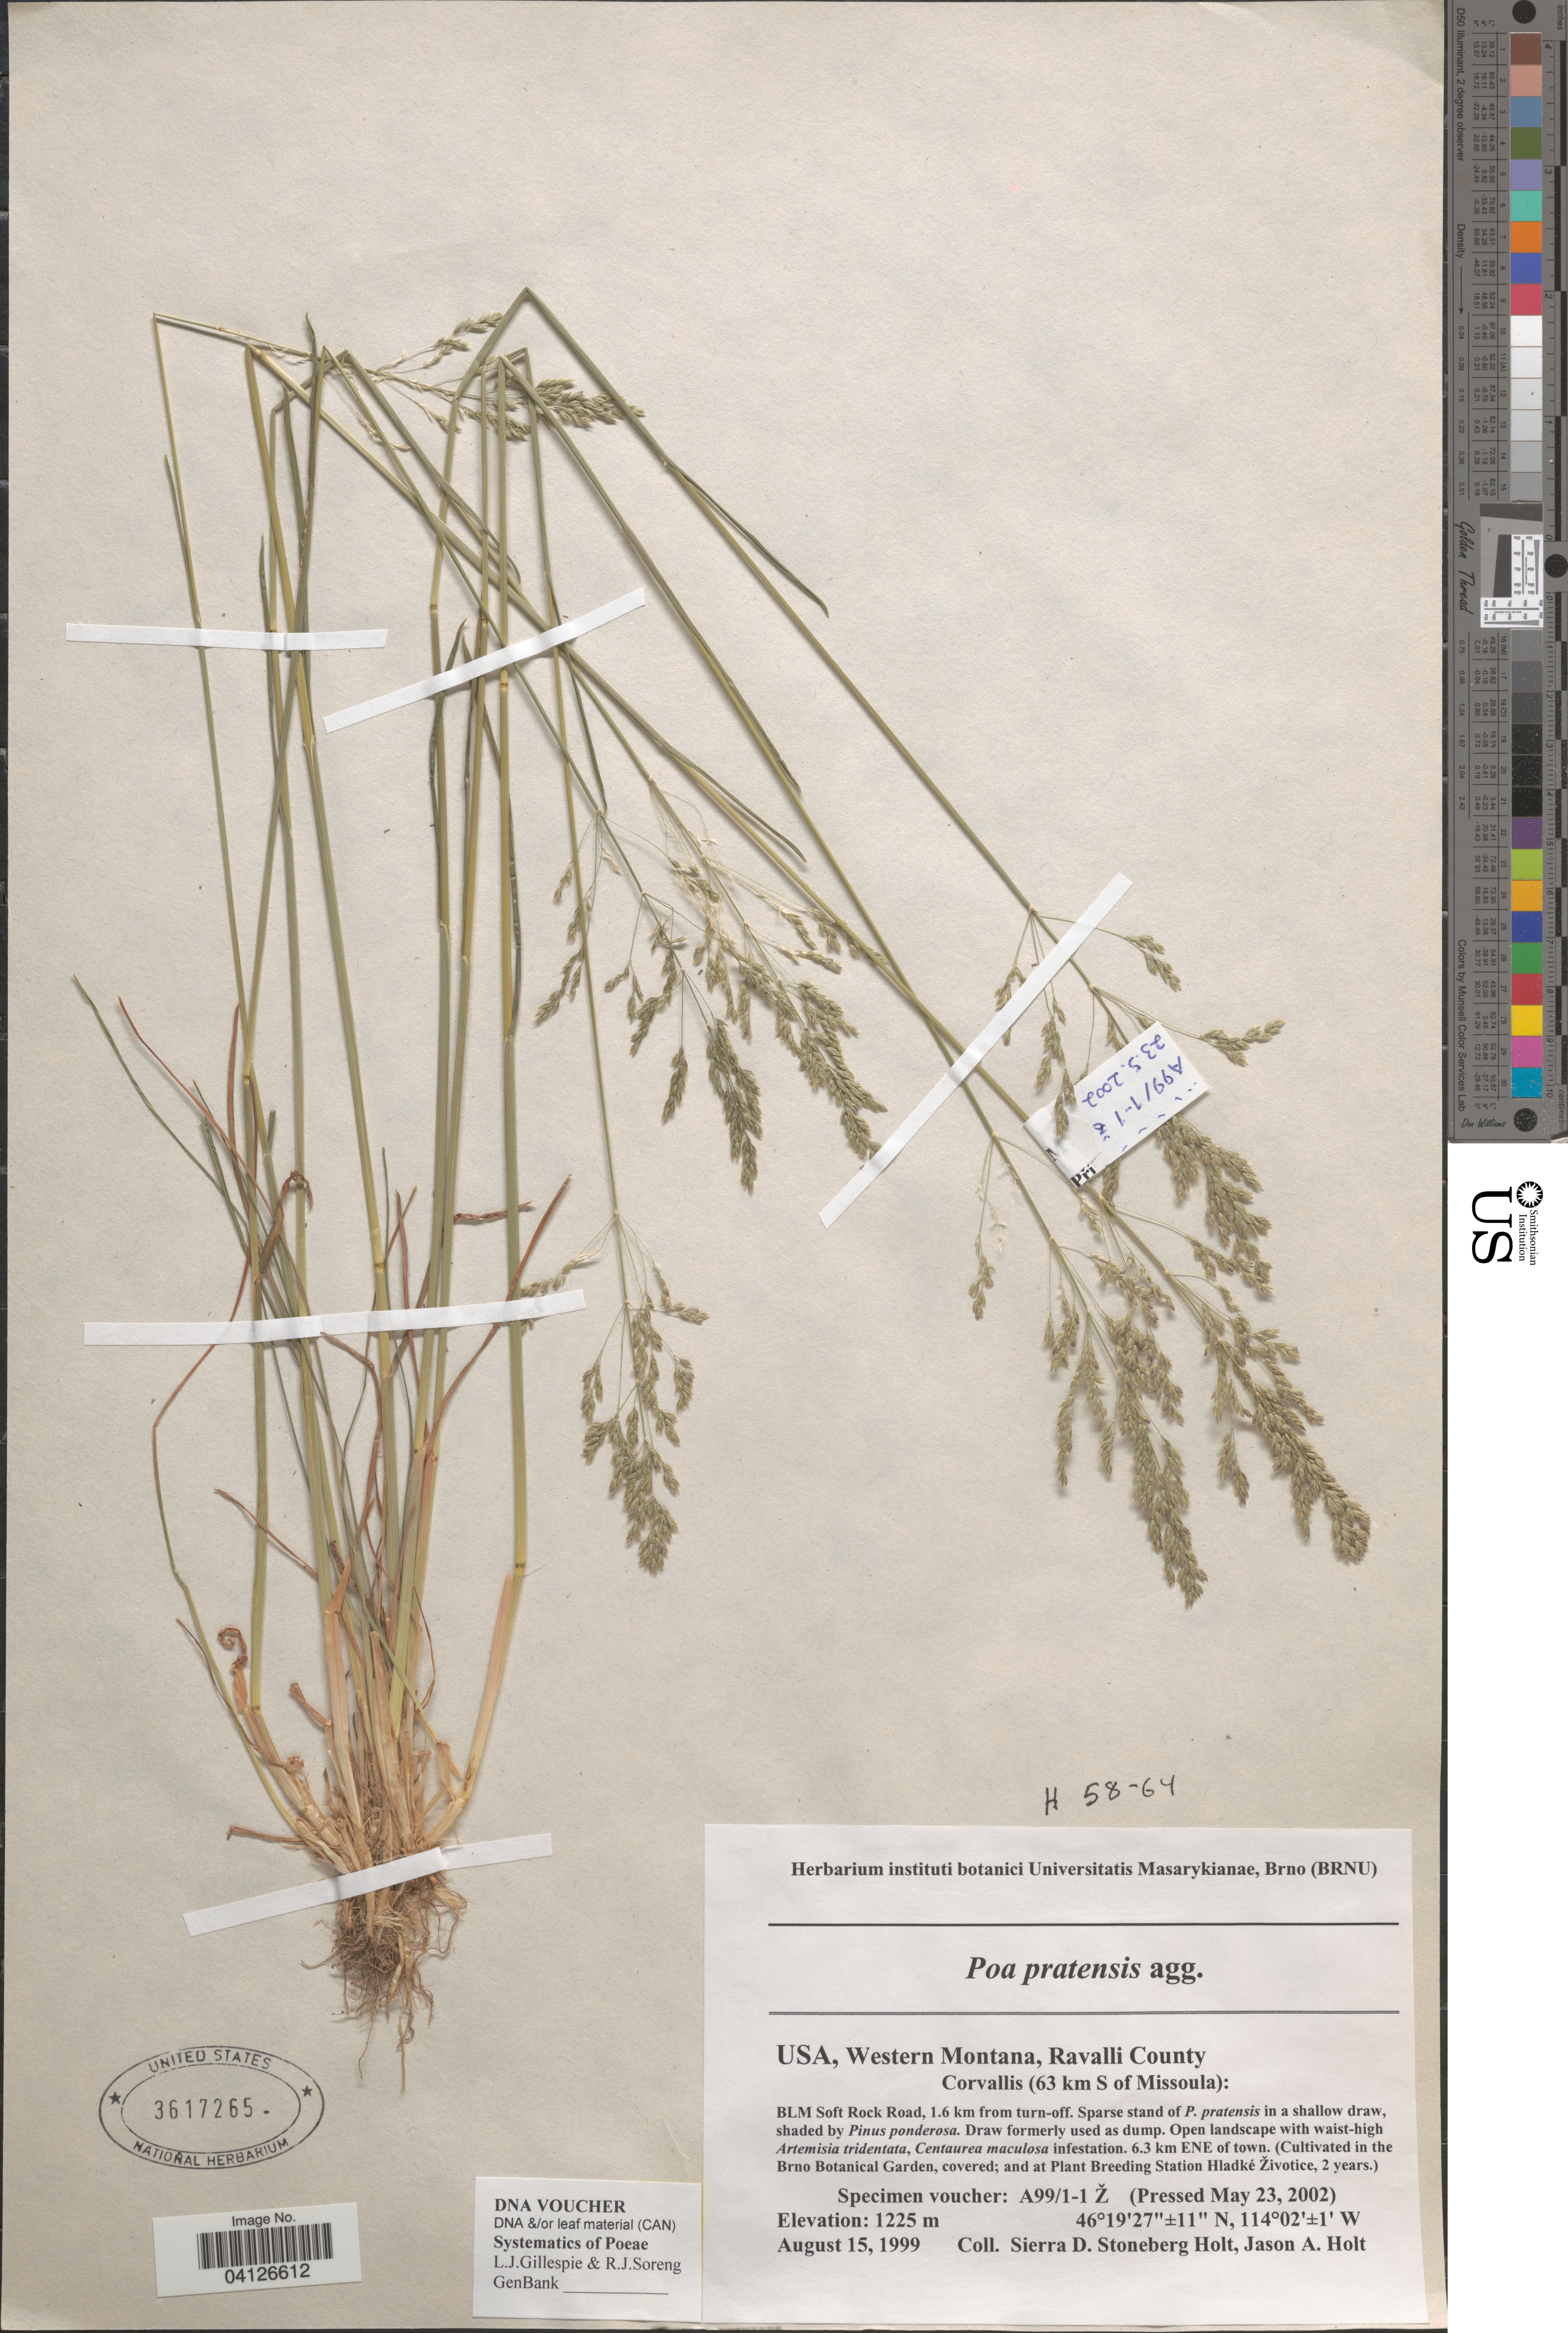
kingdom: Plantae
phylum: Tracheophyta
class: Liliopsida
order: Poales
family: Poaceae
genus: Poa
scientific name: Poa pratensis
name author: L.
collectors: Ex herb. instituti botanici Universitatis Masarykianae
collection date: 2002-05-23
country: Czechia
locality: (Cultivated in the Brno Botanical Garden, covered; and at the Plant Breeding Station Hladké Životice, 2 years.).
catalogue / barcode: US 3617265